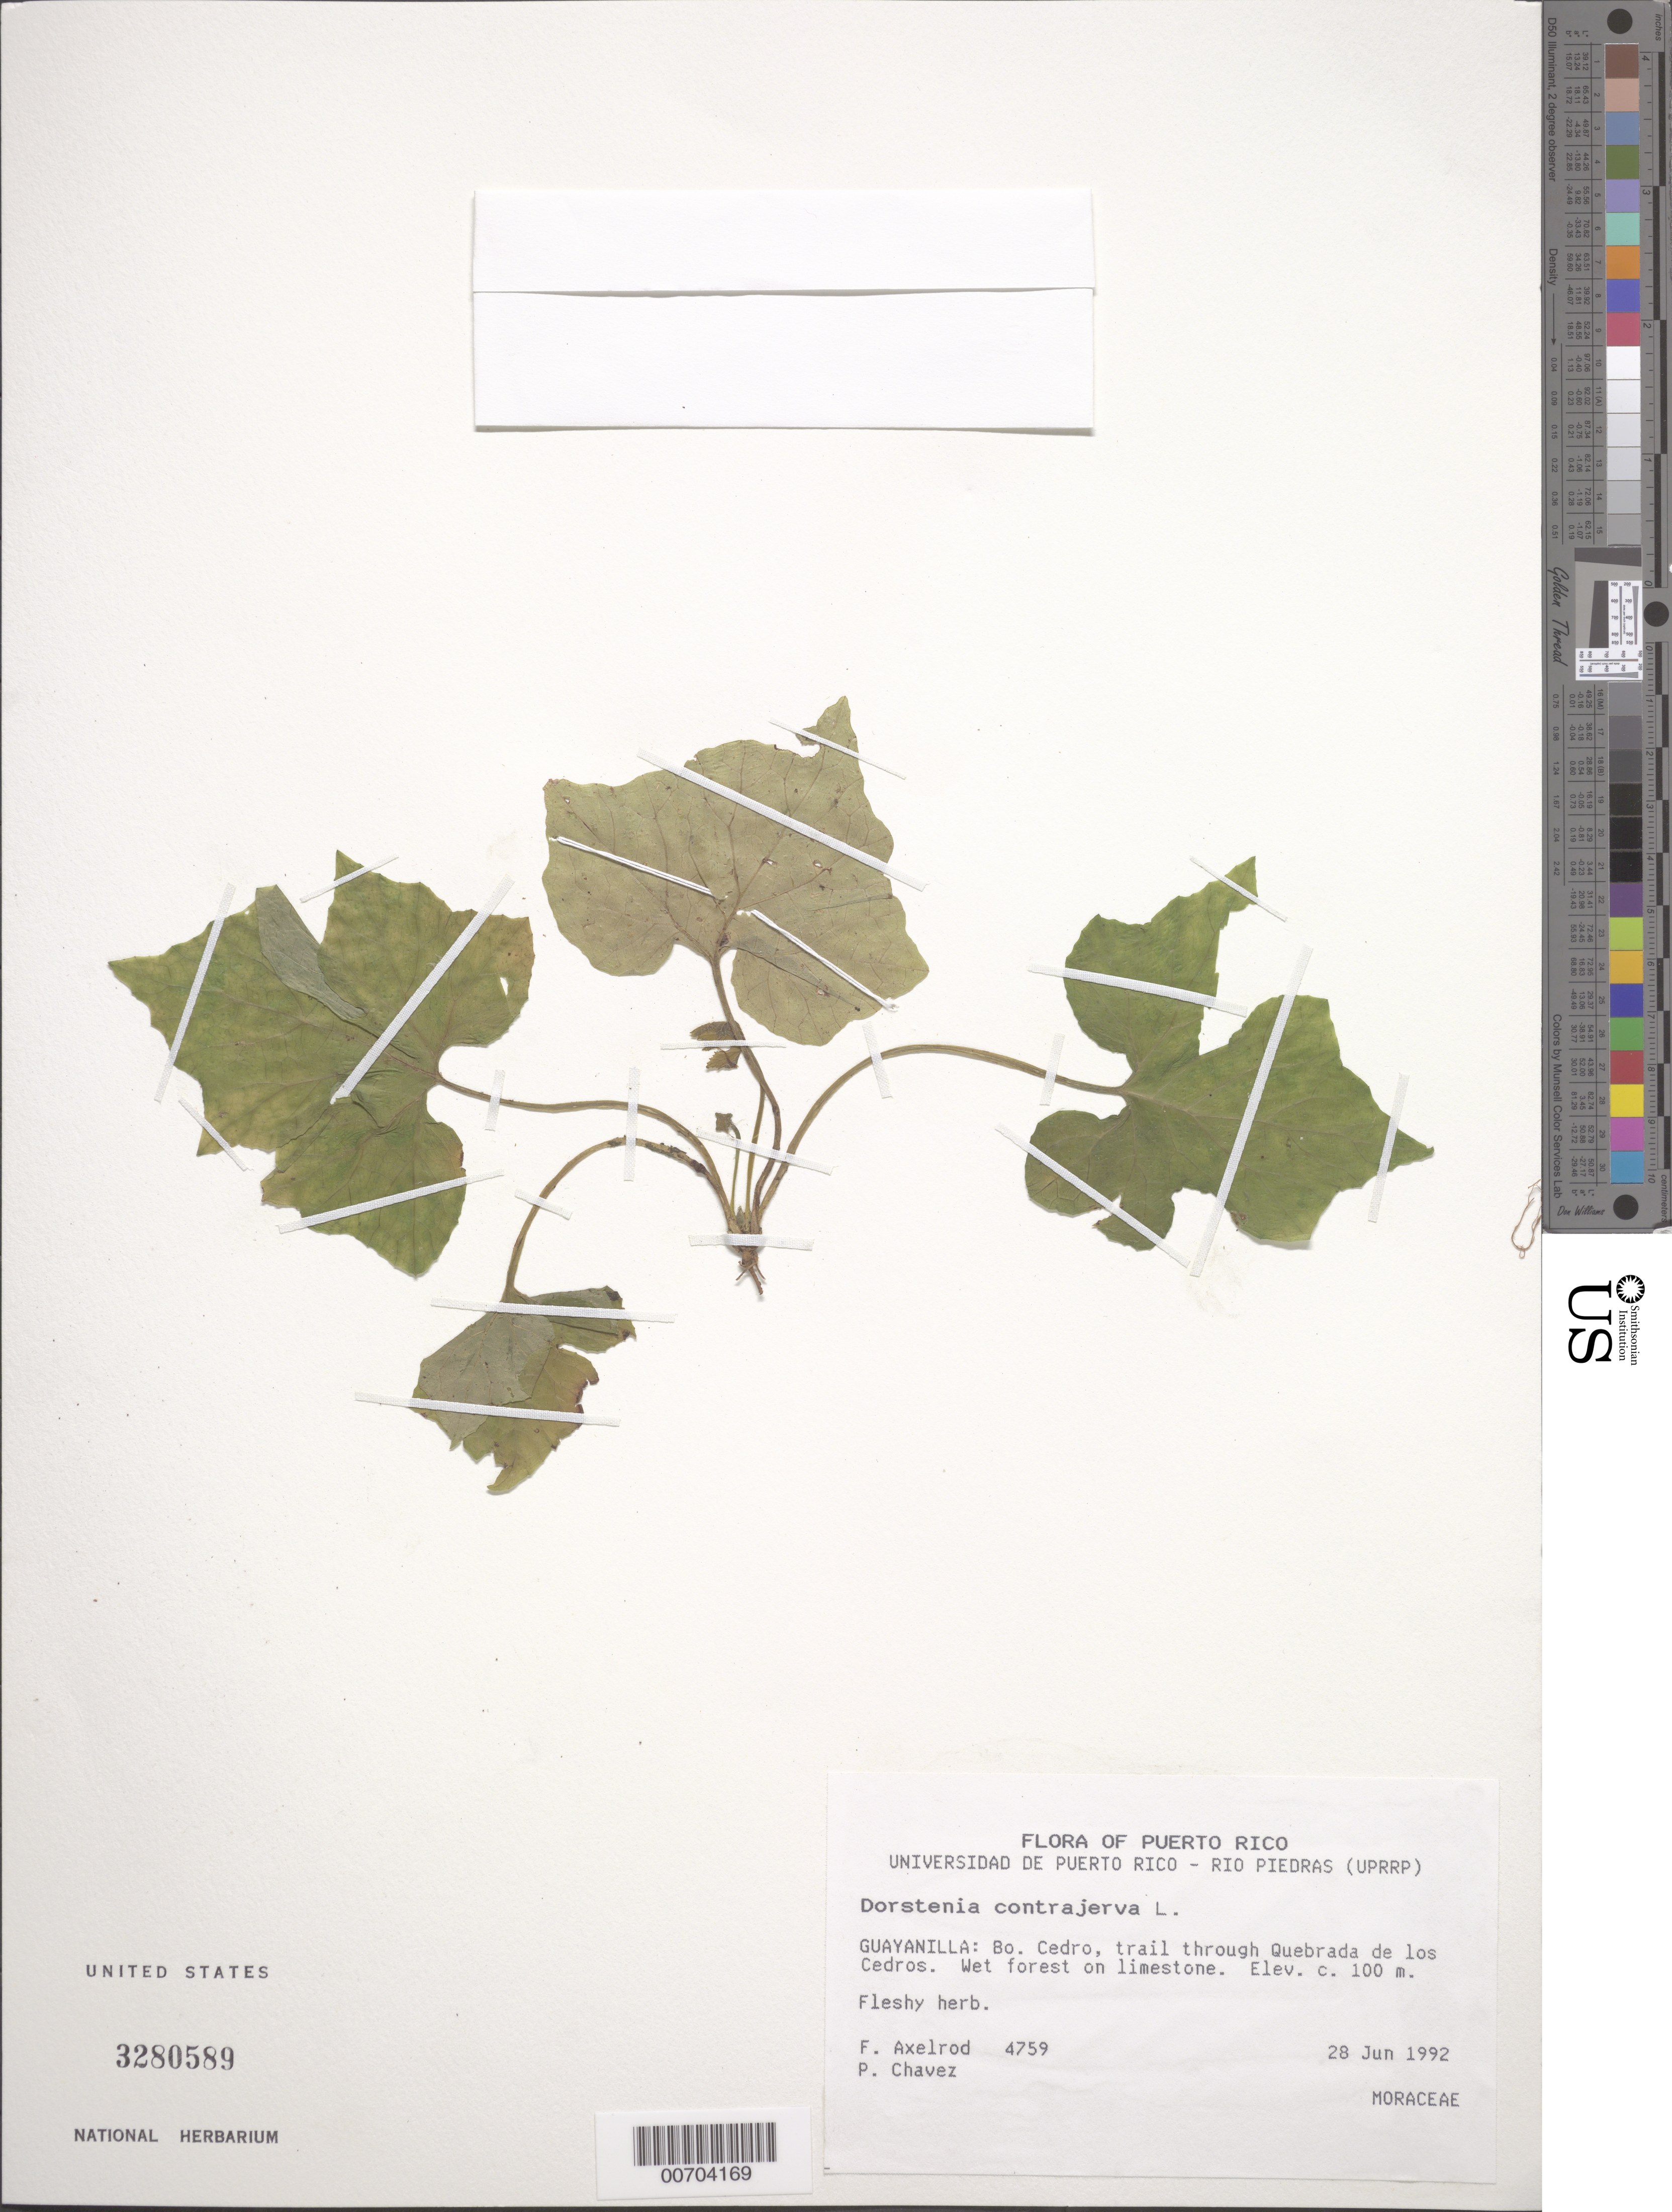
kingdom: Plantae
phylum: Tracheophyta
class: Magnoliopsida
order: Rosales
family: Moraceae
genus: Dorstenia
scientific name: Dorstenia contrajerva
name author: L.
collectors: F. S. Axelrod & P. Chavez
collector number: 4759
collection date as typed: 28 Jun 1992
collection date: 1992-06-28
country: Puerto Rico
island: Greater Antilles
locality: Guayanilla: Bo. Cedro. Trail through Quebrada de los Cedros.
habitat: Wet forest on limestone.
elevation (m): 100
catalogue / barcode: US 3280589